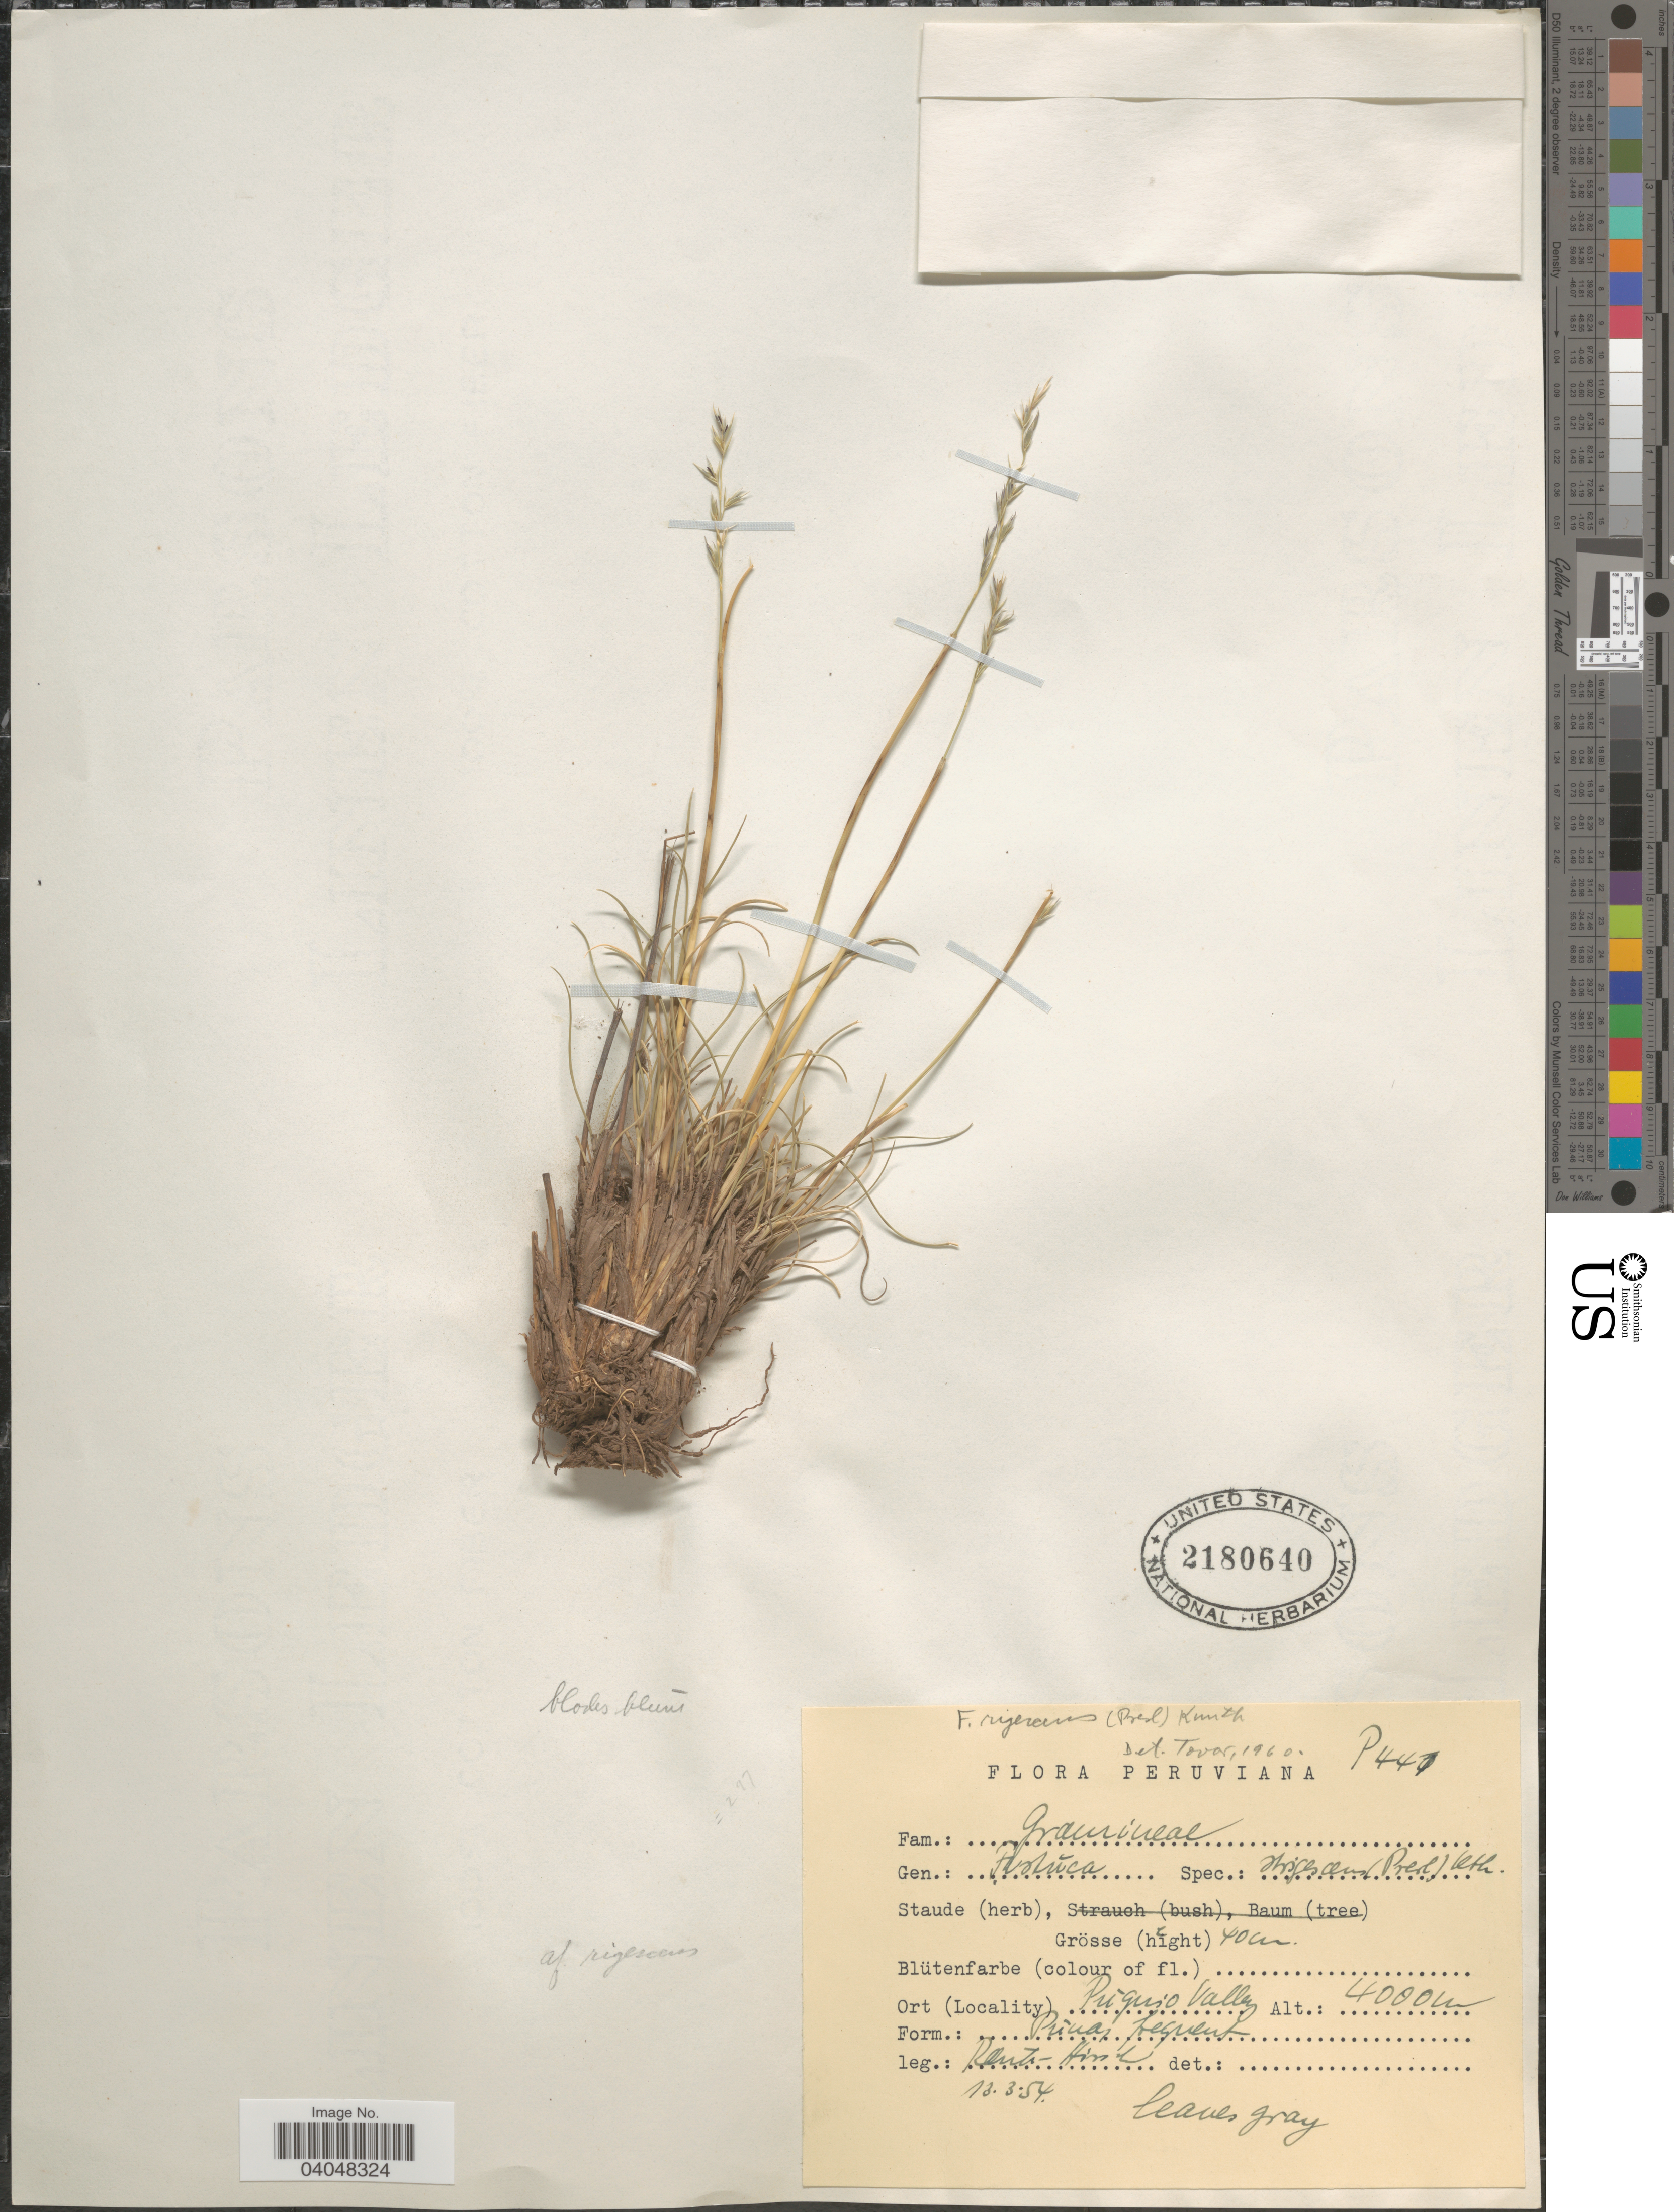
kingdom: Plantae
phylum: Tracheophyta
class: Liliopsida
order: Poales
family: Poaceae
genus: Festuca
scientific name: Festuca rigescens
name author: (J. Presl) Kunth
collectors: W. Rauh & G. Hirsch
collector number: P441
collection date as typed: Transcribed d/m/y: 13/3/54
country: Peru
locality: Priquio Valley.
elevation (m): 4000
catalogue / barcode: US 2180640